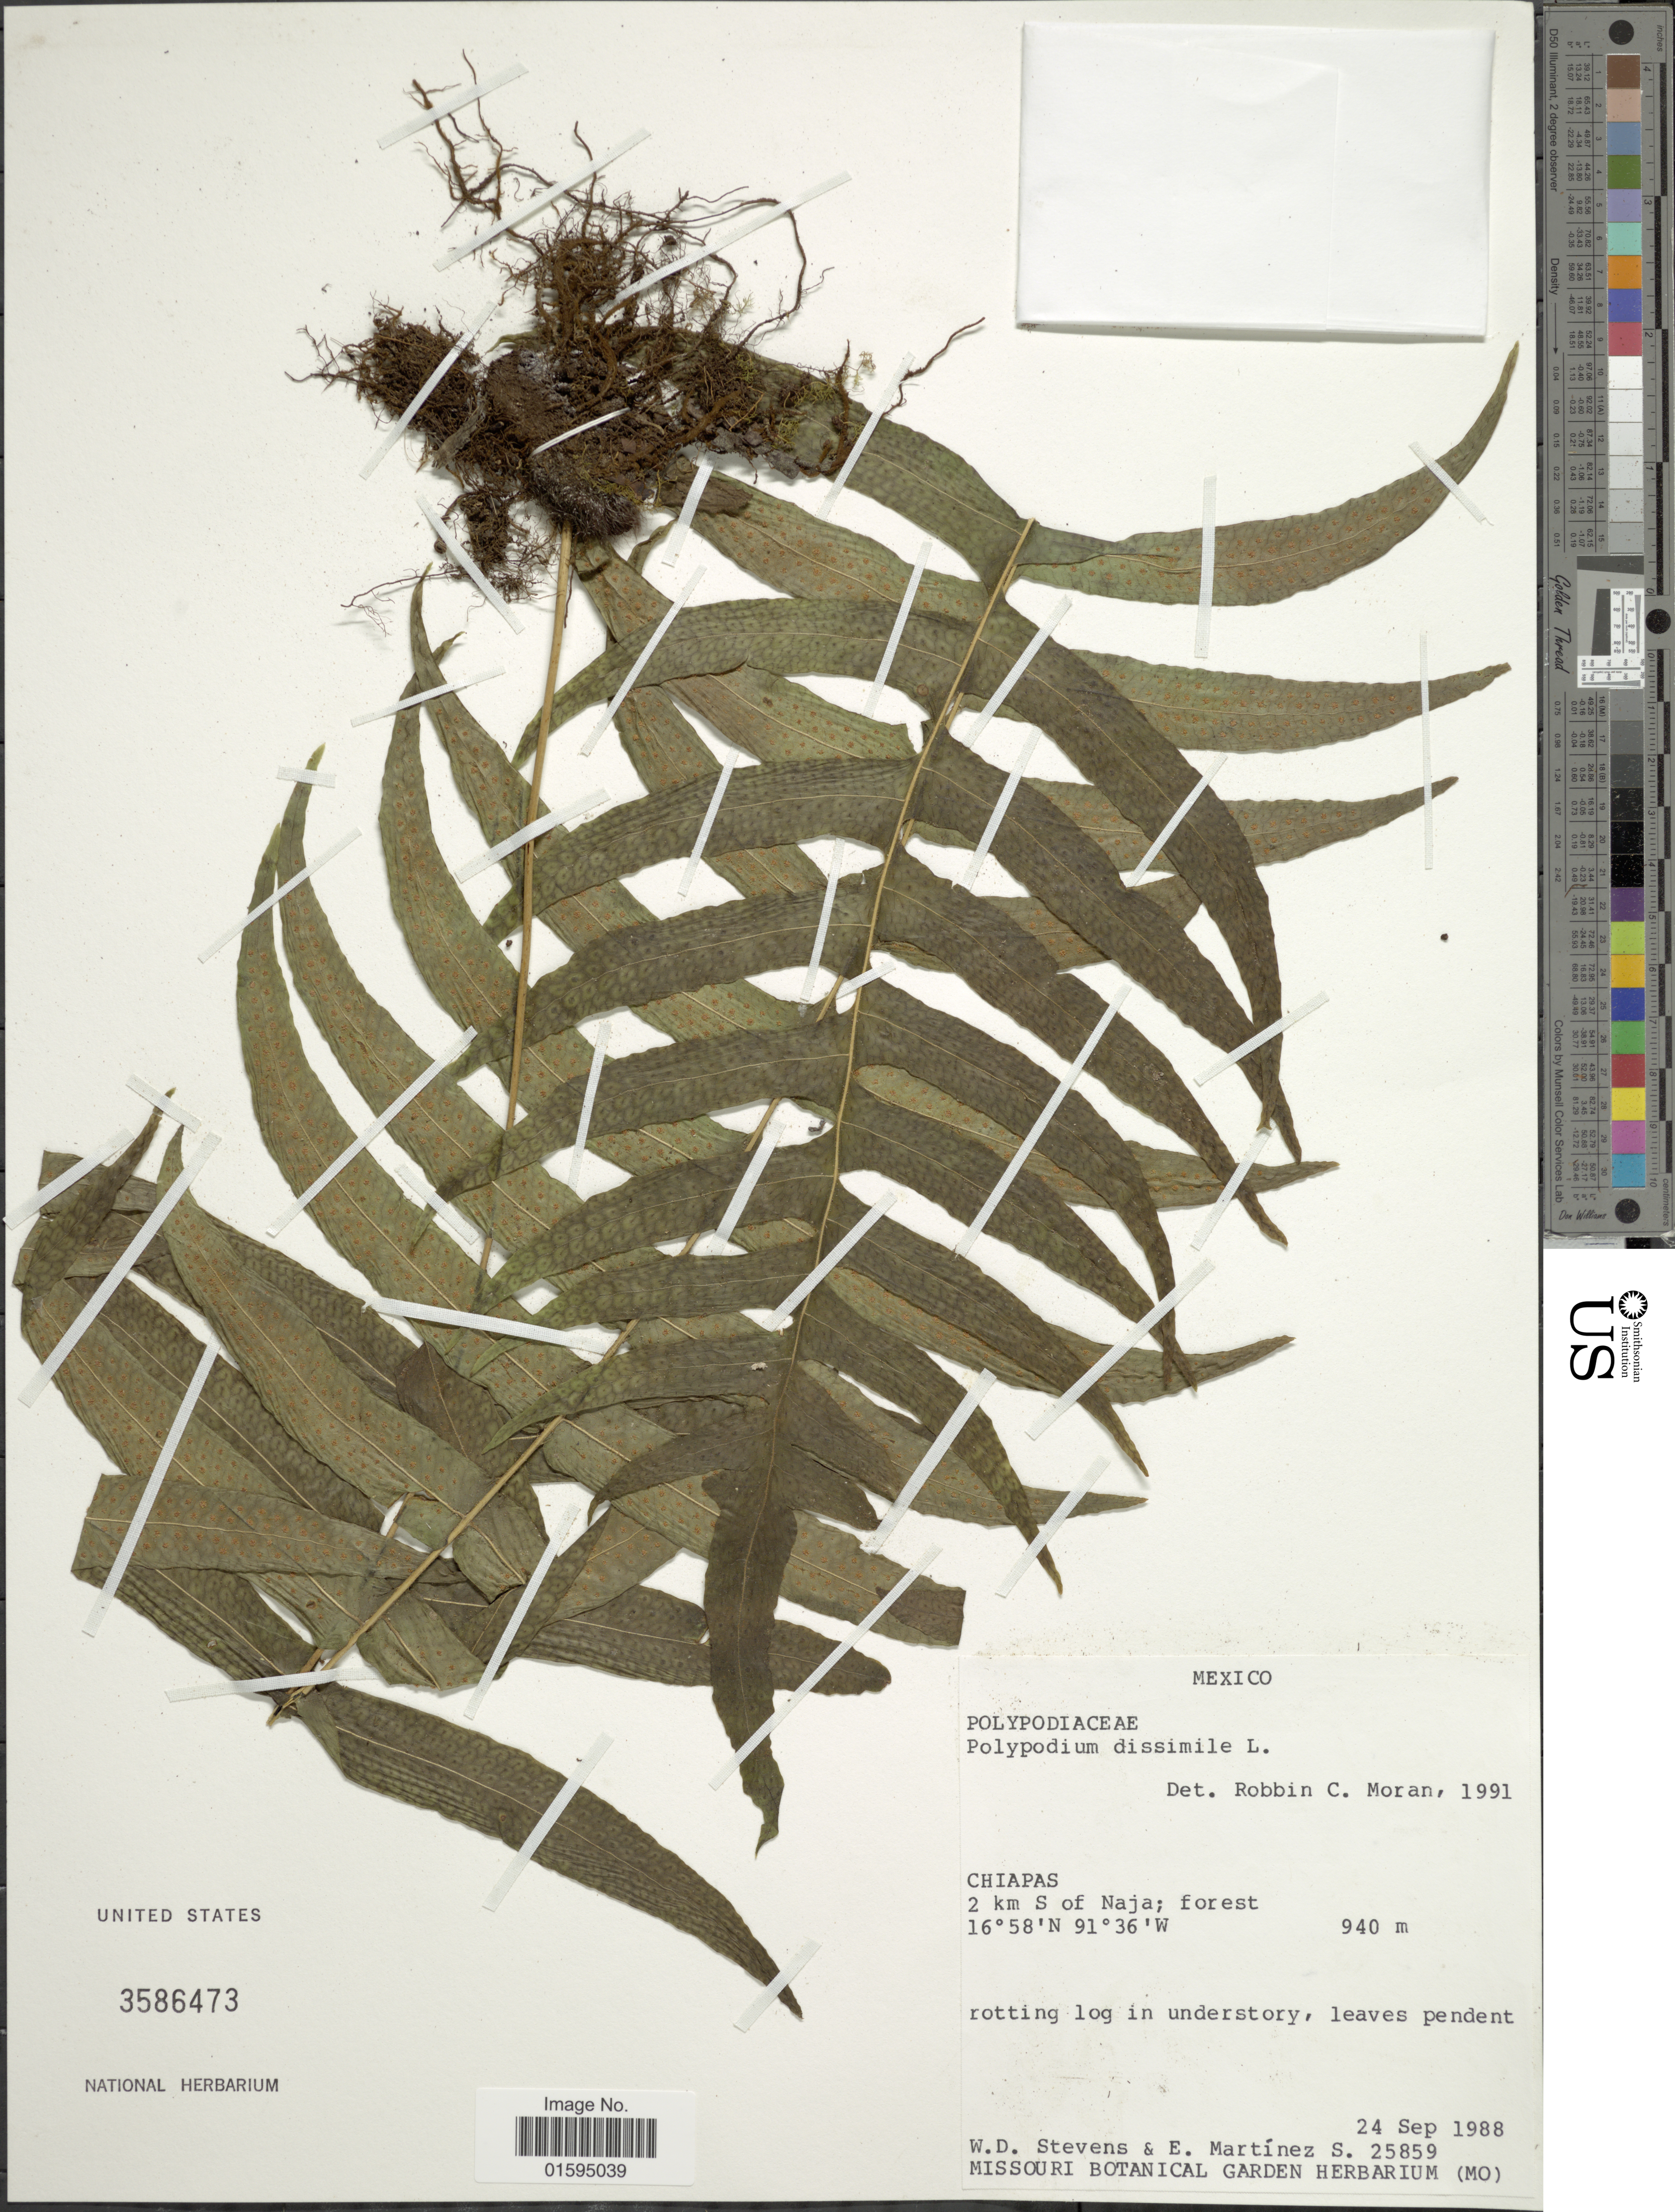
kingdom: Plantae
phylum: Tracheophyta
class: Polypodiopsida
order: Polypodiales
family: Polypodiaceae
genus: Polypodium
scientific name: Polypodium dulce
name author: Poir.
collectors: W. D. Stevens & E. Martínez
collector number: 25859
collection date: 1988-09-24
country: Mexico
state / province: Chiapas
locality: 2 km S of Naja; forest.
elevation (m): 940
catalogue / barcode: US 3586473